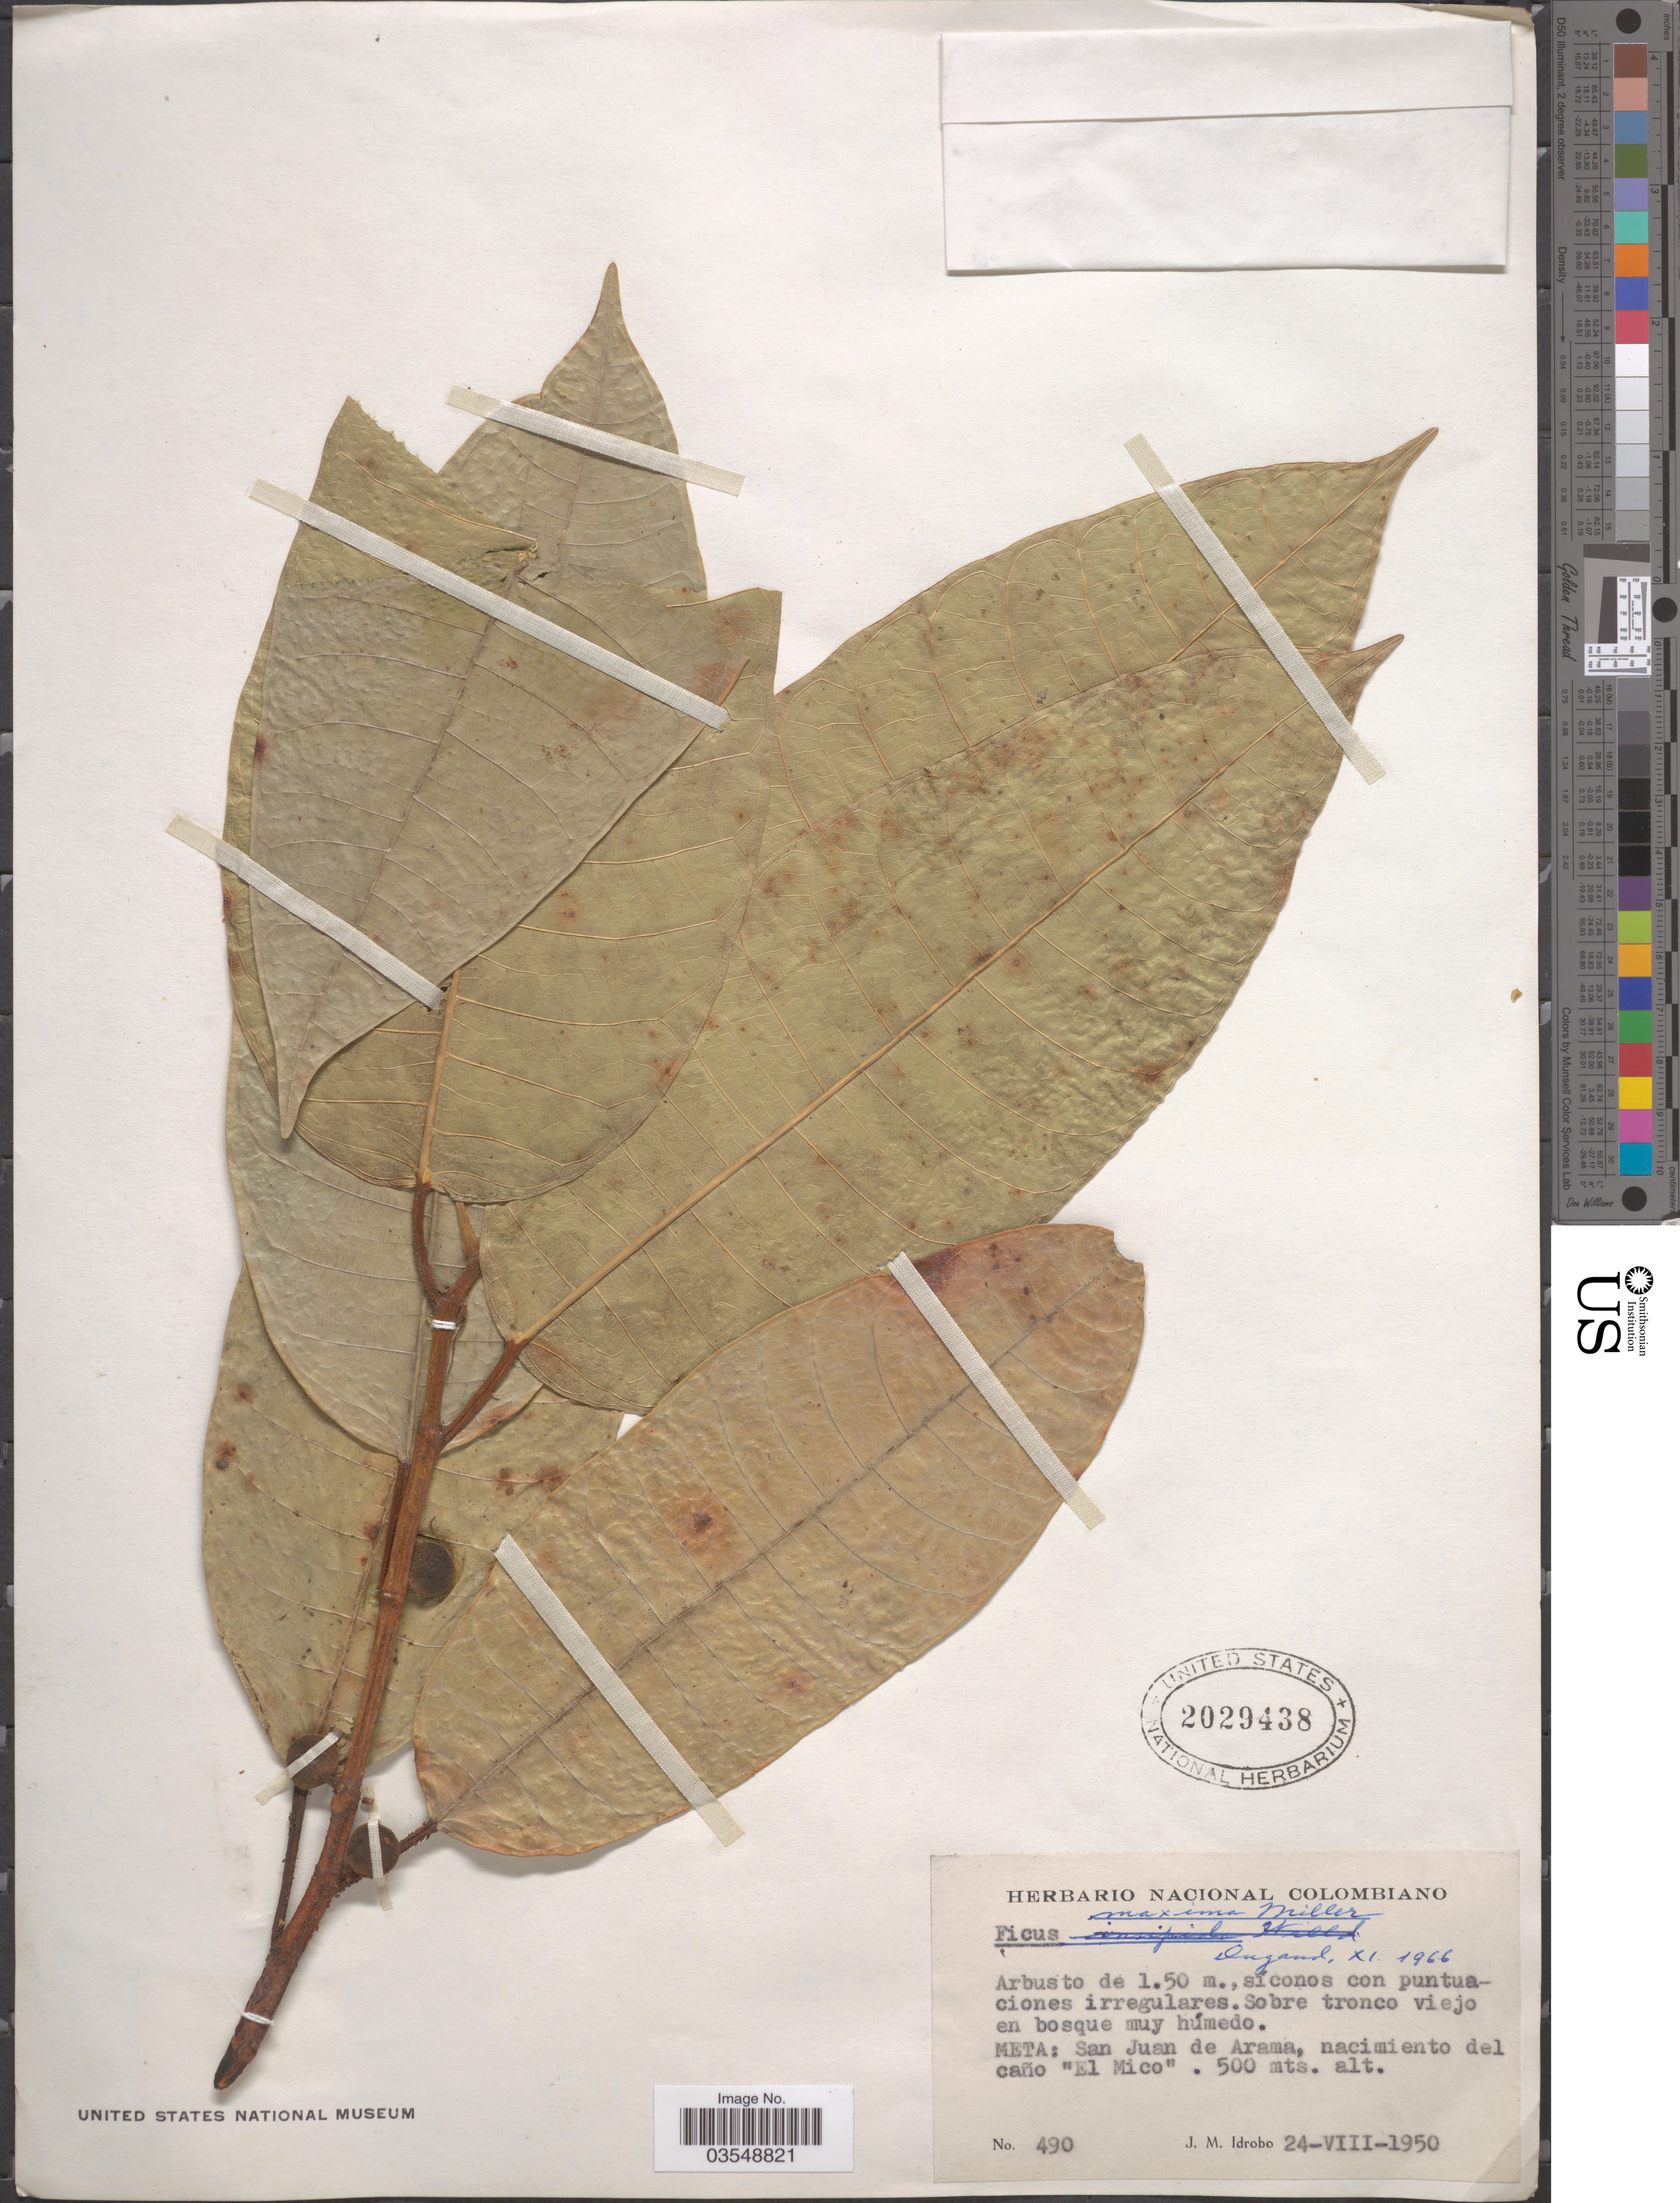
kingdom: Plantae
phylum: Tracheophyta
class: Magnoliopsida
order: Rosales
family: Moraceae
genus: Ficus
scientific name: Ficus maxima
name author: Mill.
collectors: J. M. Idrobo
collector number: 490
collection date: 1950-08-24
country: Colombia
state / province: Meta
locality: San Juan de Arama, nacimiento del caño 'El Mico'.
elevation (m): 500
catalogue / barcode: US 2029438